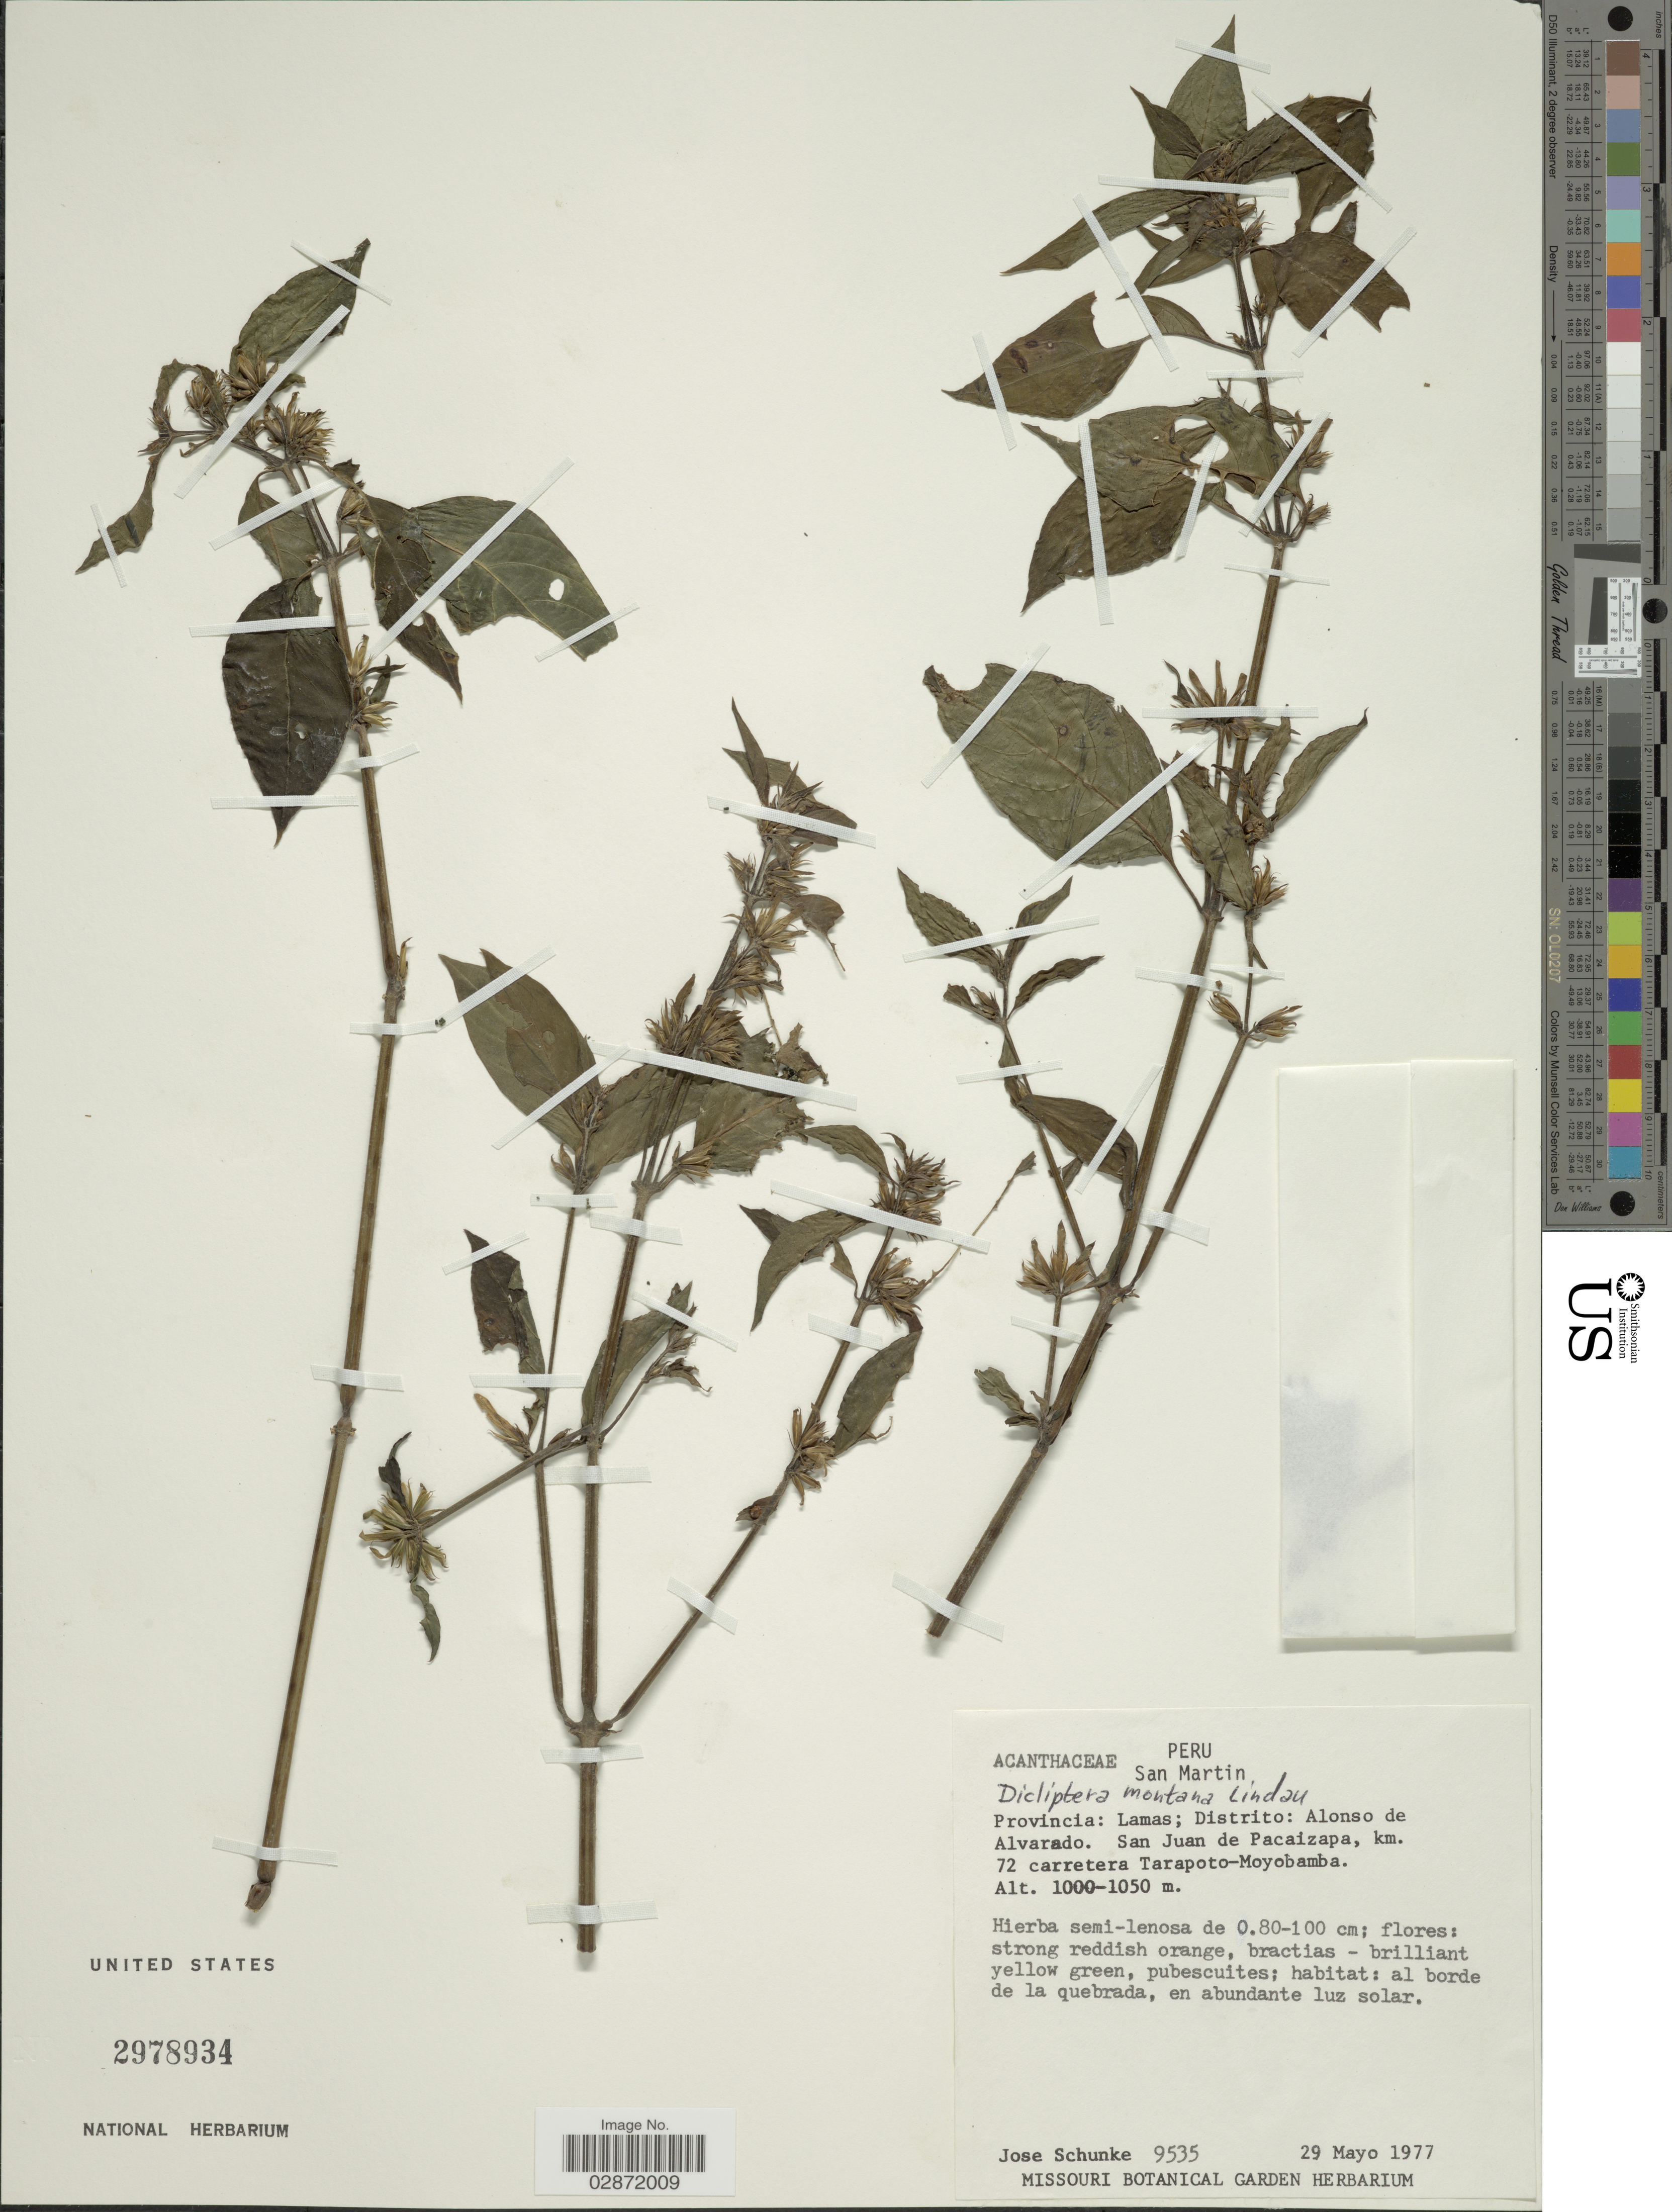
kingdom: Plantae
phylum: Tracheophyta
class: Magnoliopsida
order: Lamiales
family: Acanthaceae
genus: Dicliptera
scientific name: Dicliptera montana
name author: Lindau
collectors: J. M. Schunke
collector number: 9535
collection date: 1977-05-29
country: Peru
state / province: San Martín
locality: Provincia: Lamas; Distrito: Alonso de Alvarado. San Juan de Pacaizapa, km. 72 carretera Tarapoto-Moyobamba.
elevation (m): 1000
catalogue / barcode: US 2978934